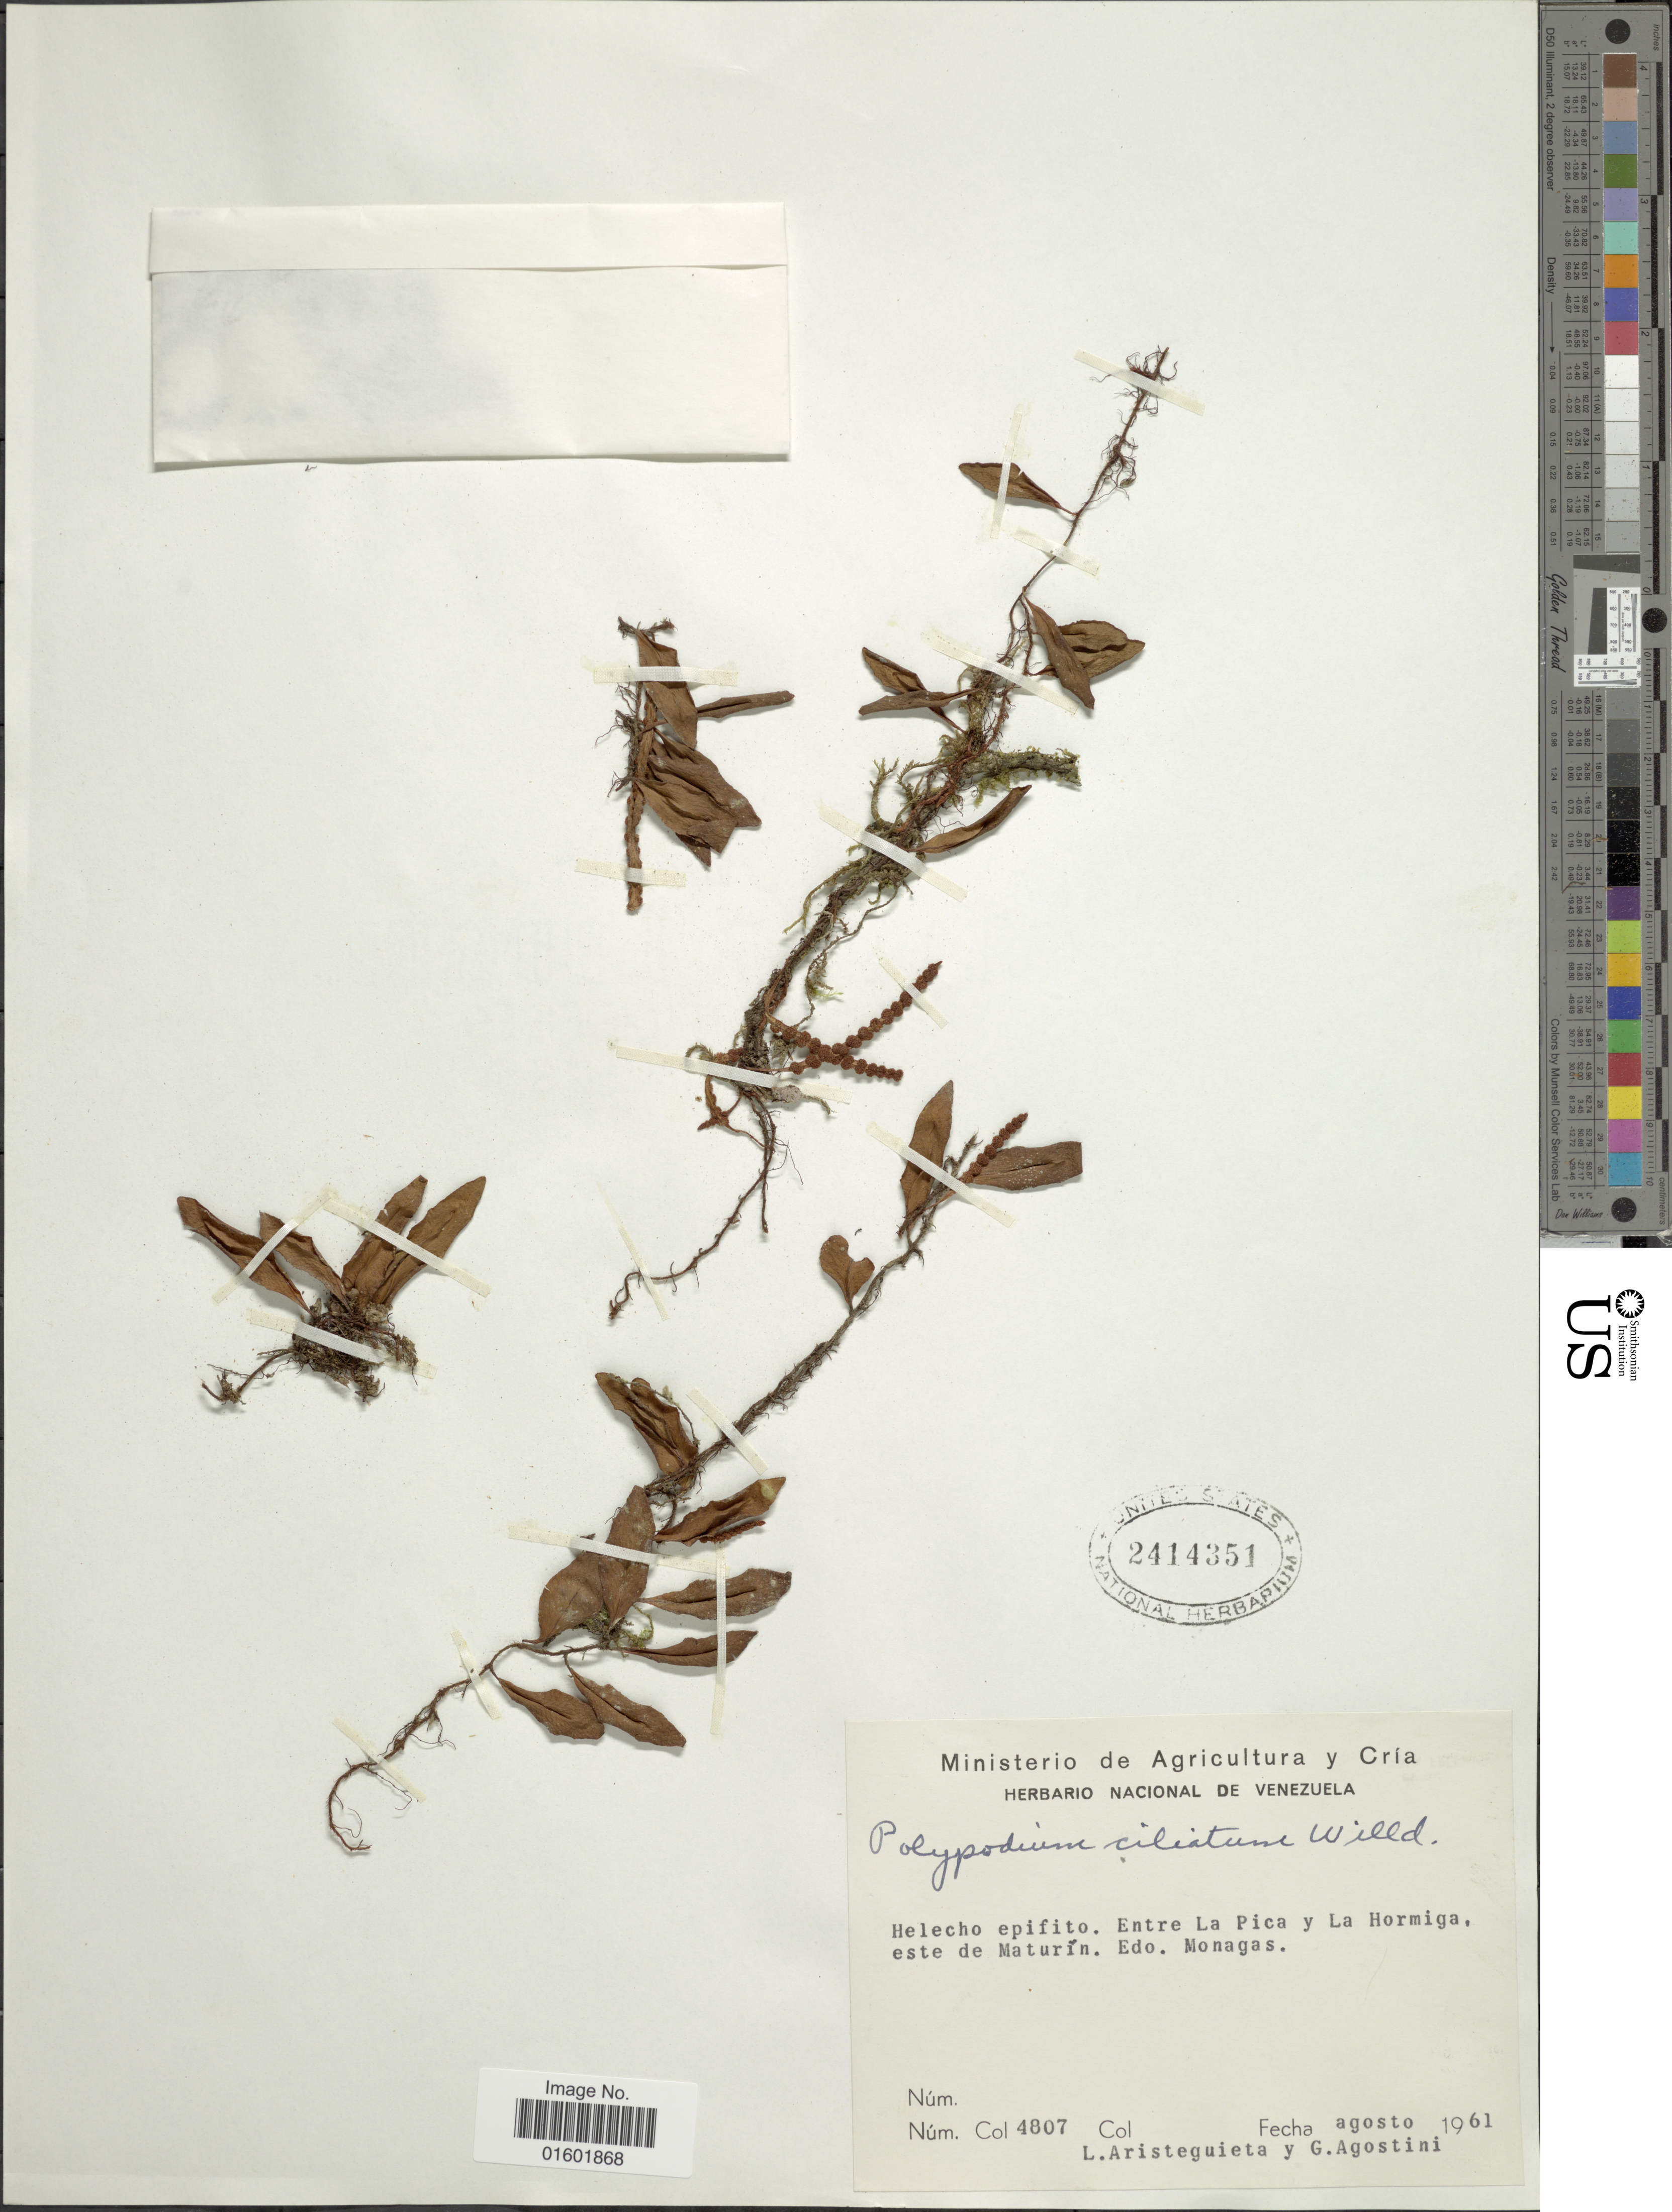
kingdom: Plantae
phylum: Tracheophyta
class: Polypodiopsida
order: Polypodiales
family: Polypodiaceae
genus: Microgramma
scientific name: Microgramma reptans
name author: (Cav.) A.R. Sm.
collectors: L. Aristeguieta & G. Agostini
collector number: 4807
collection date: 1961-08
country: Venezuela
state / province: Monagas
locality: Entre La Pica y La Hormiga, este de Maturin.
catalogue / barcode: US 2414351